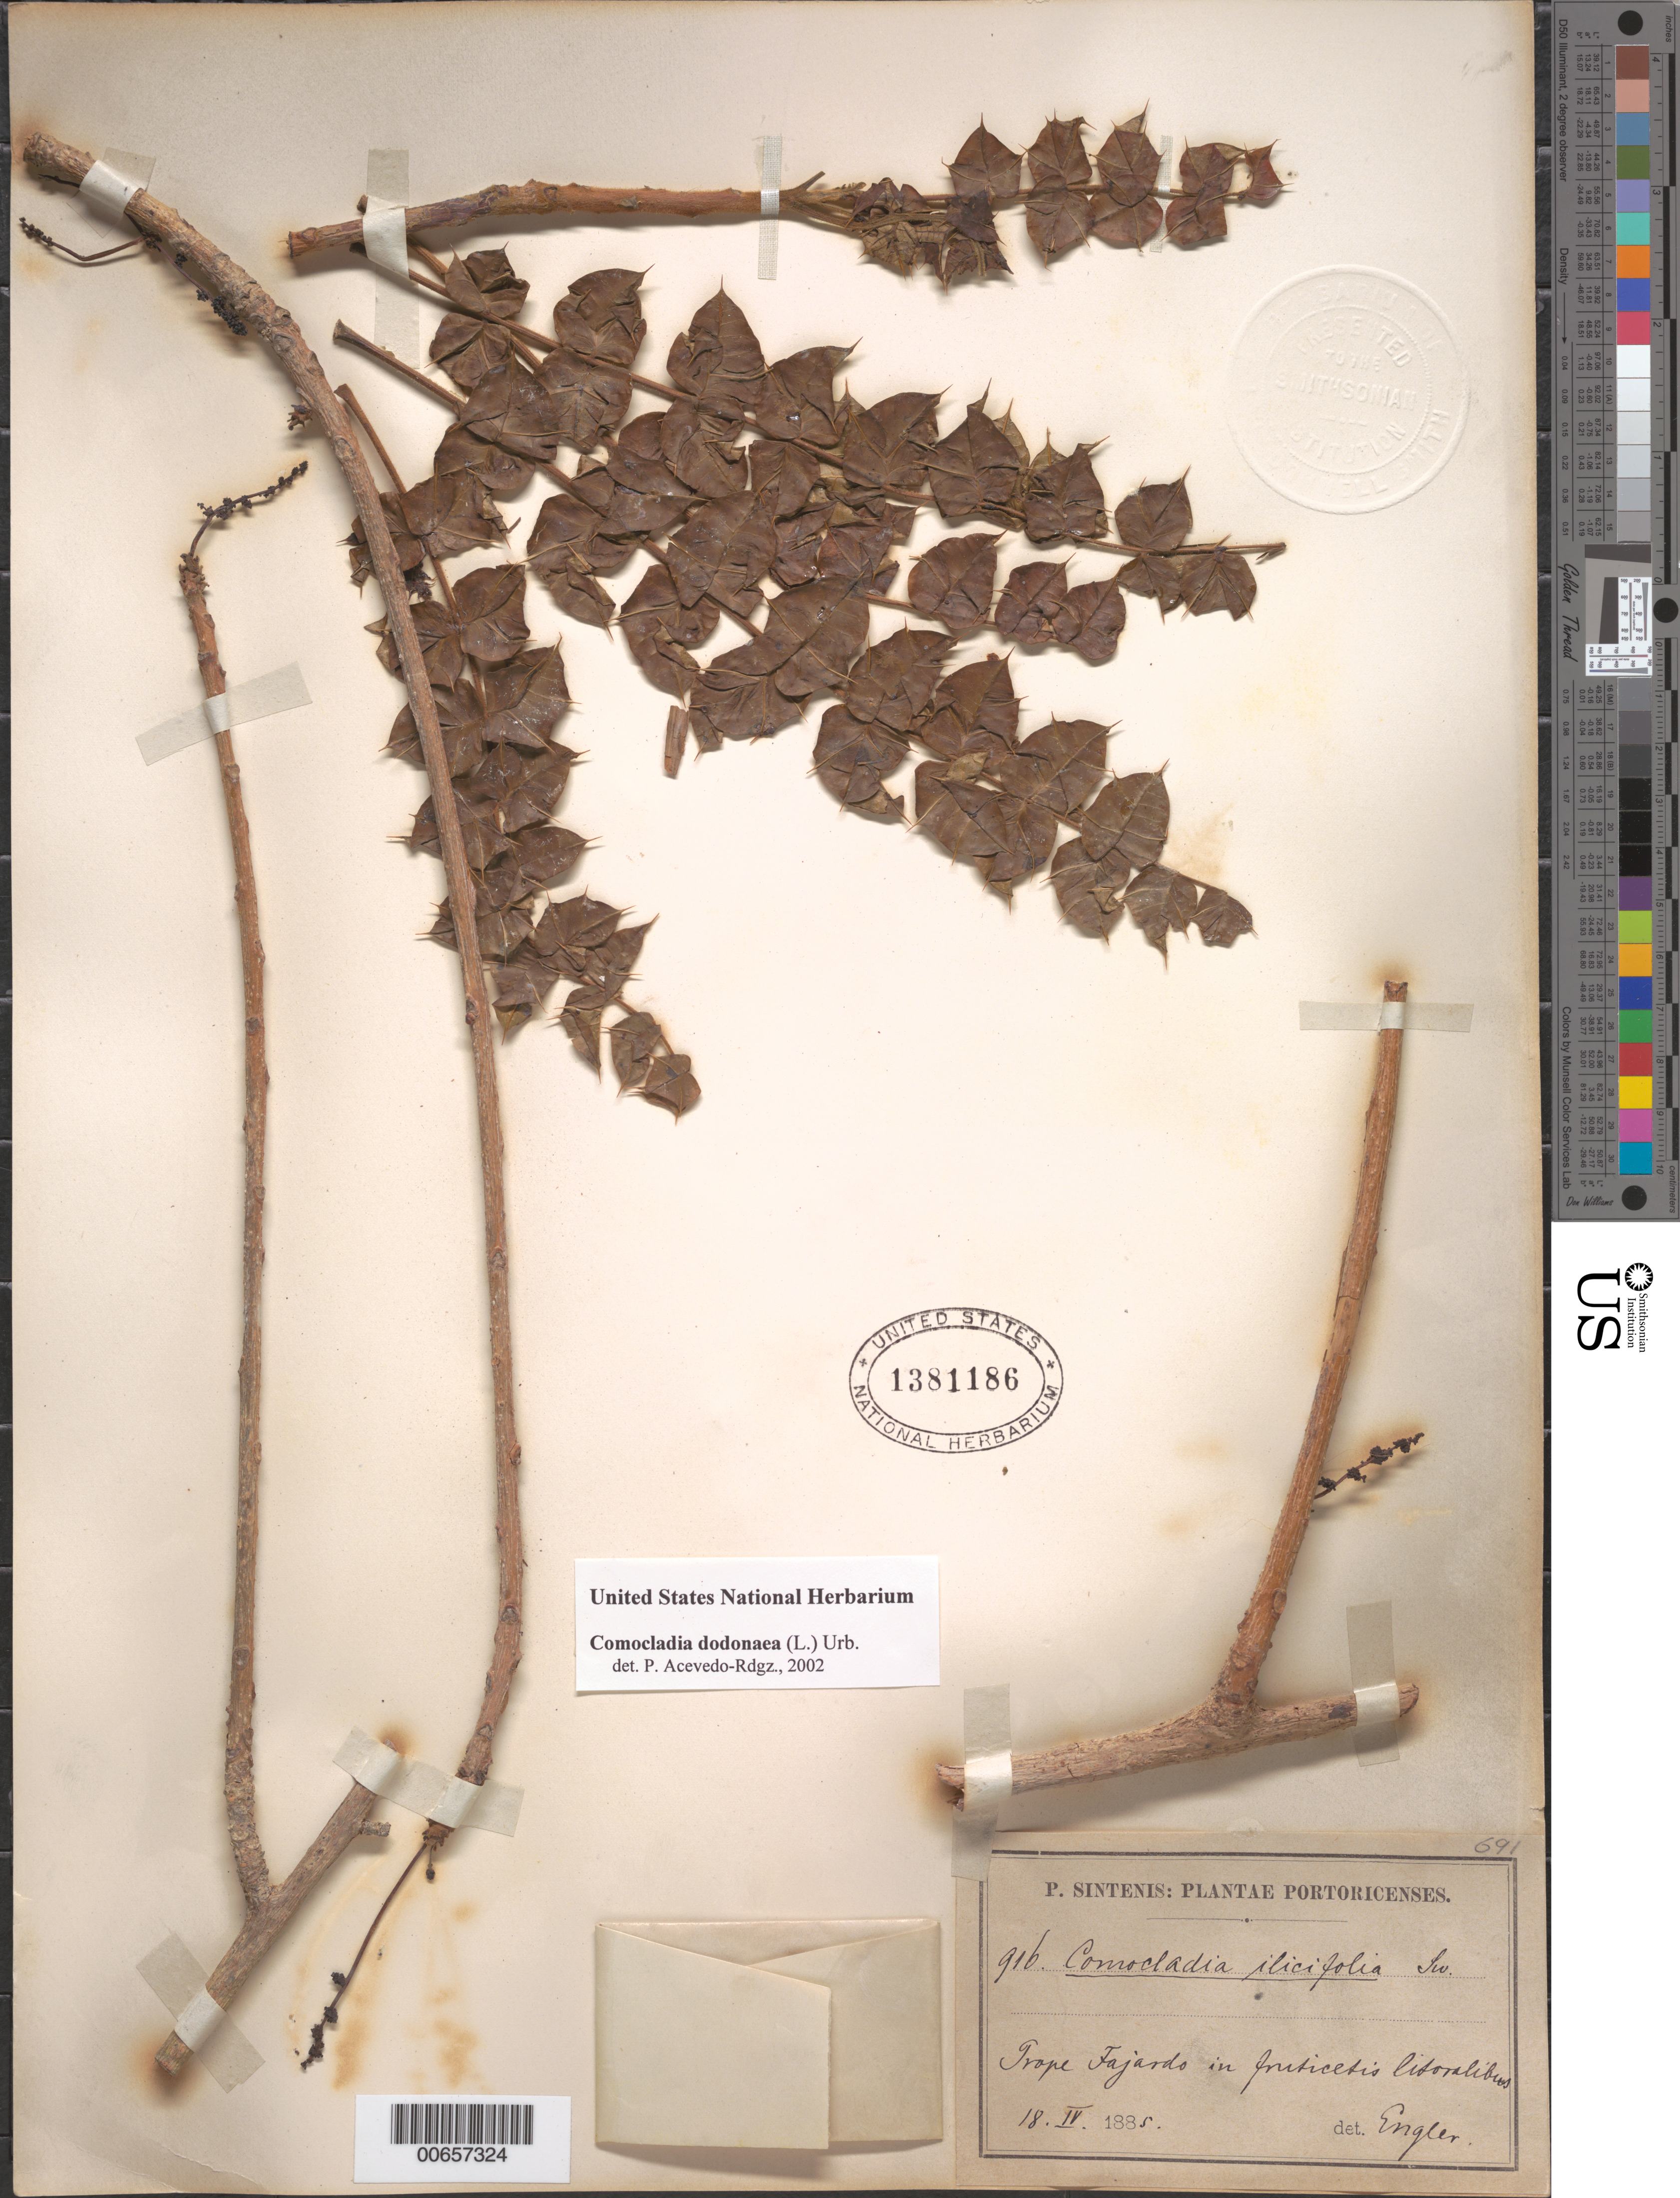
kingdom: Plantae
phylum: Tracheophyta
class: Magnoliopsida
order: Sapindales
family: Anacardiaceae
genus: Comocladia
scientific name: Comocladia dodonaea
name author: (L.) Urb.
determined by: Acevedo-Rodríguez, P., (BOT), Smithsonian Institution - National Museum of Natural History (UNITED STATES)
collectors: P. Sintenis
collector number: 916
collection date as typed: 18 Apr 1885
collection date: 1885-04-18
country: Puerto Rico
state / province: Fajardo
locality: Prope Fajardo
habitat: In fruticetis litoralibus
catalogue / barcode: US 1381186